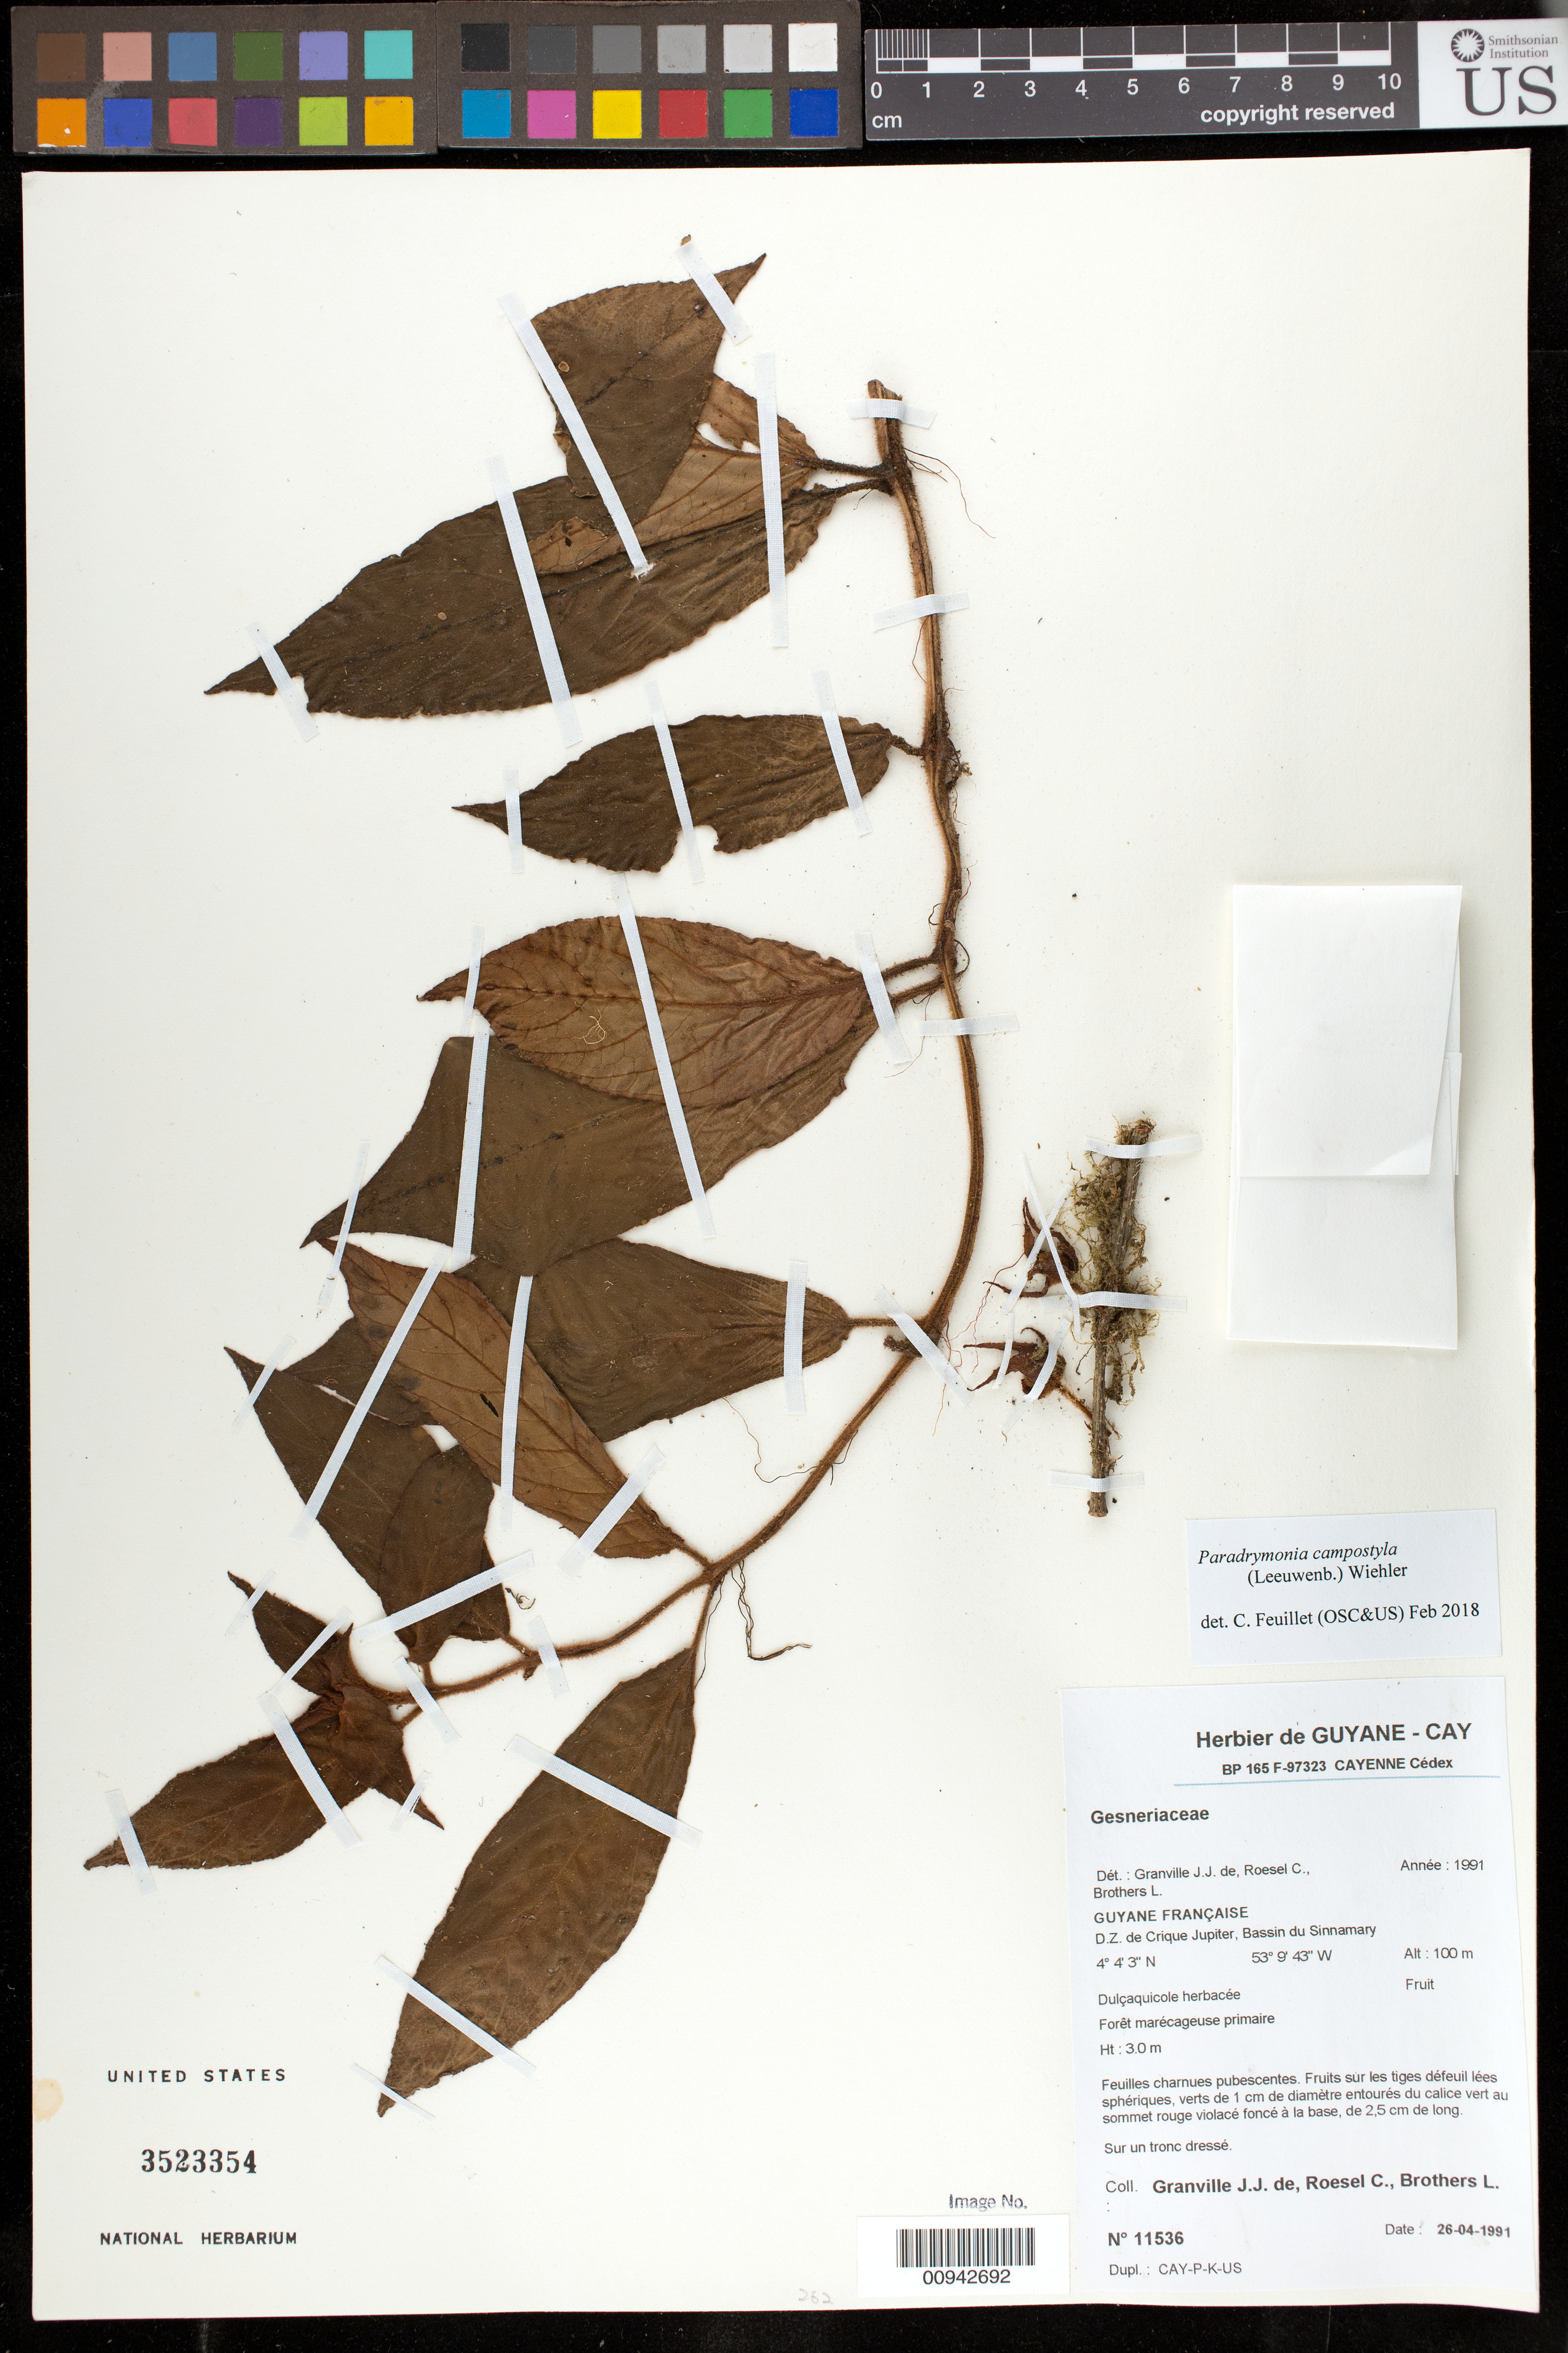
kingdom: Plantae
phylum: Tracheophyta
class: Magnoliopsida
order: Lamiales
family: Gesneriaceae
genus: Paradrymonia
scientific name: Paradrymonia campostyla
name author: (Leeuwenb.) Wiehler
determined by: Feuillet, C.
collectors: J.-J. de Granville, C. S. Roesel & L. Brothers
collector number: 11536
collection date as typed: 26-Apr-91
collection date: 1991-04-26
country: French Guiana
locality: D.Z. de Crique Jupiter, Bassin du Sinnamary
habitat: Foret marecageuse primaire. Sur un tronc dresse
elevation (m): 100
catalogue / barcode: US 3523354